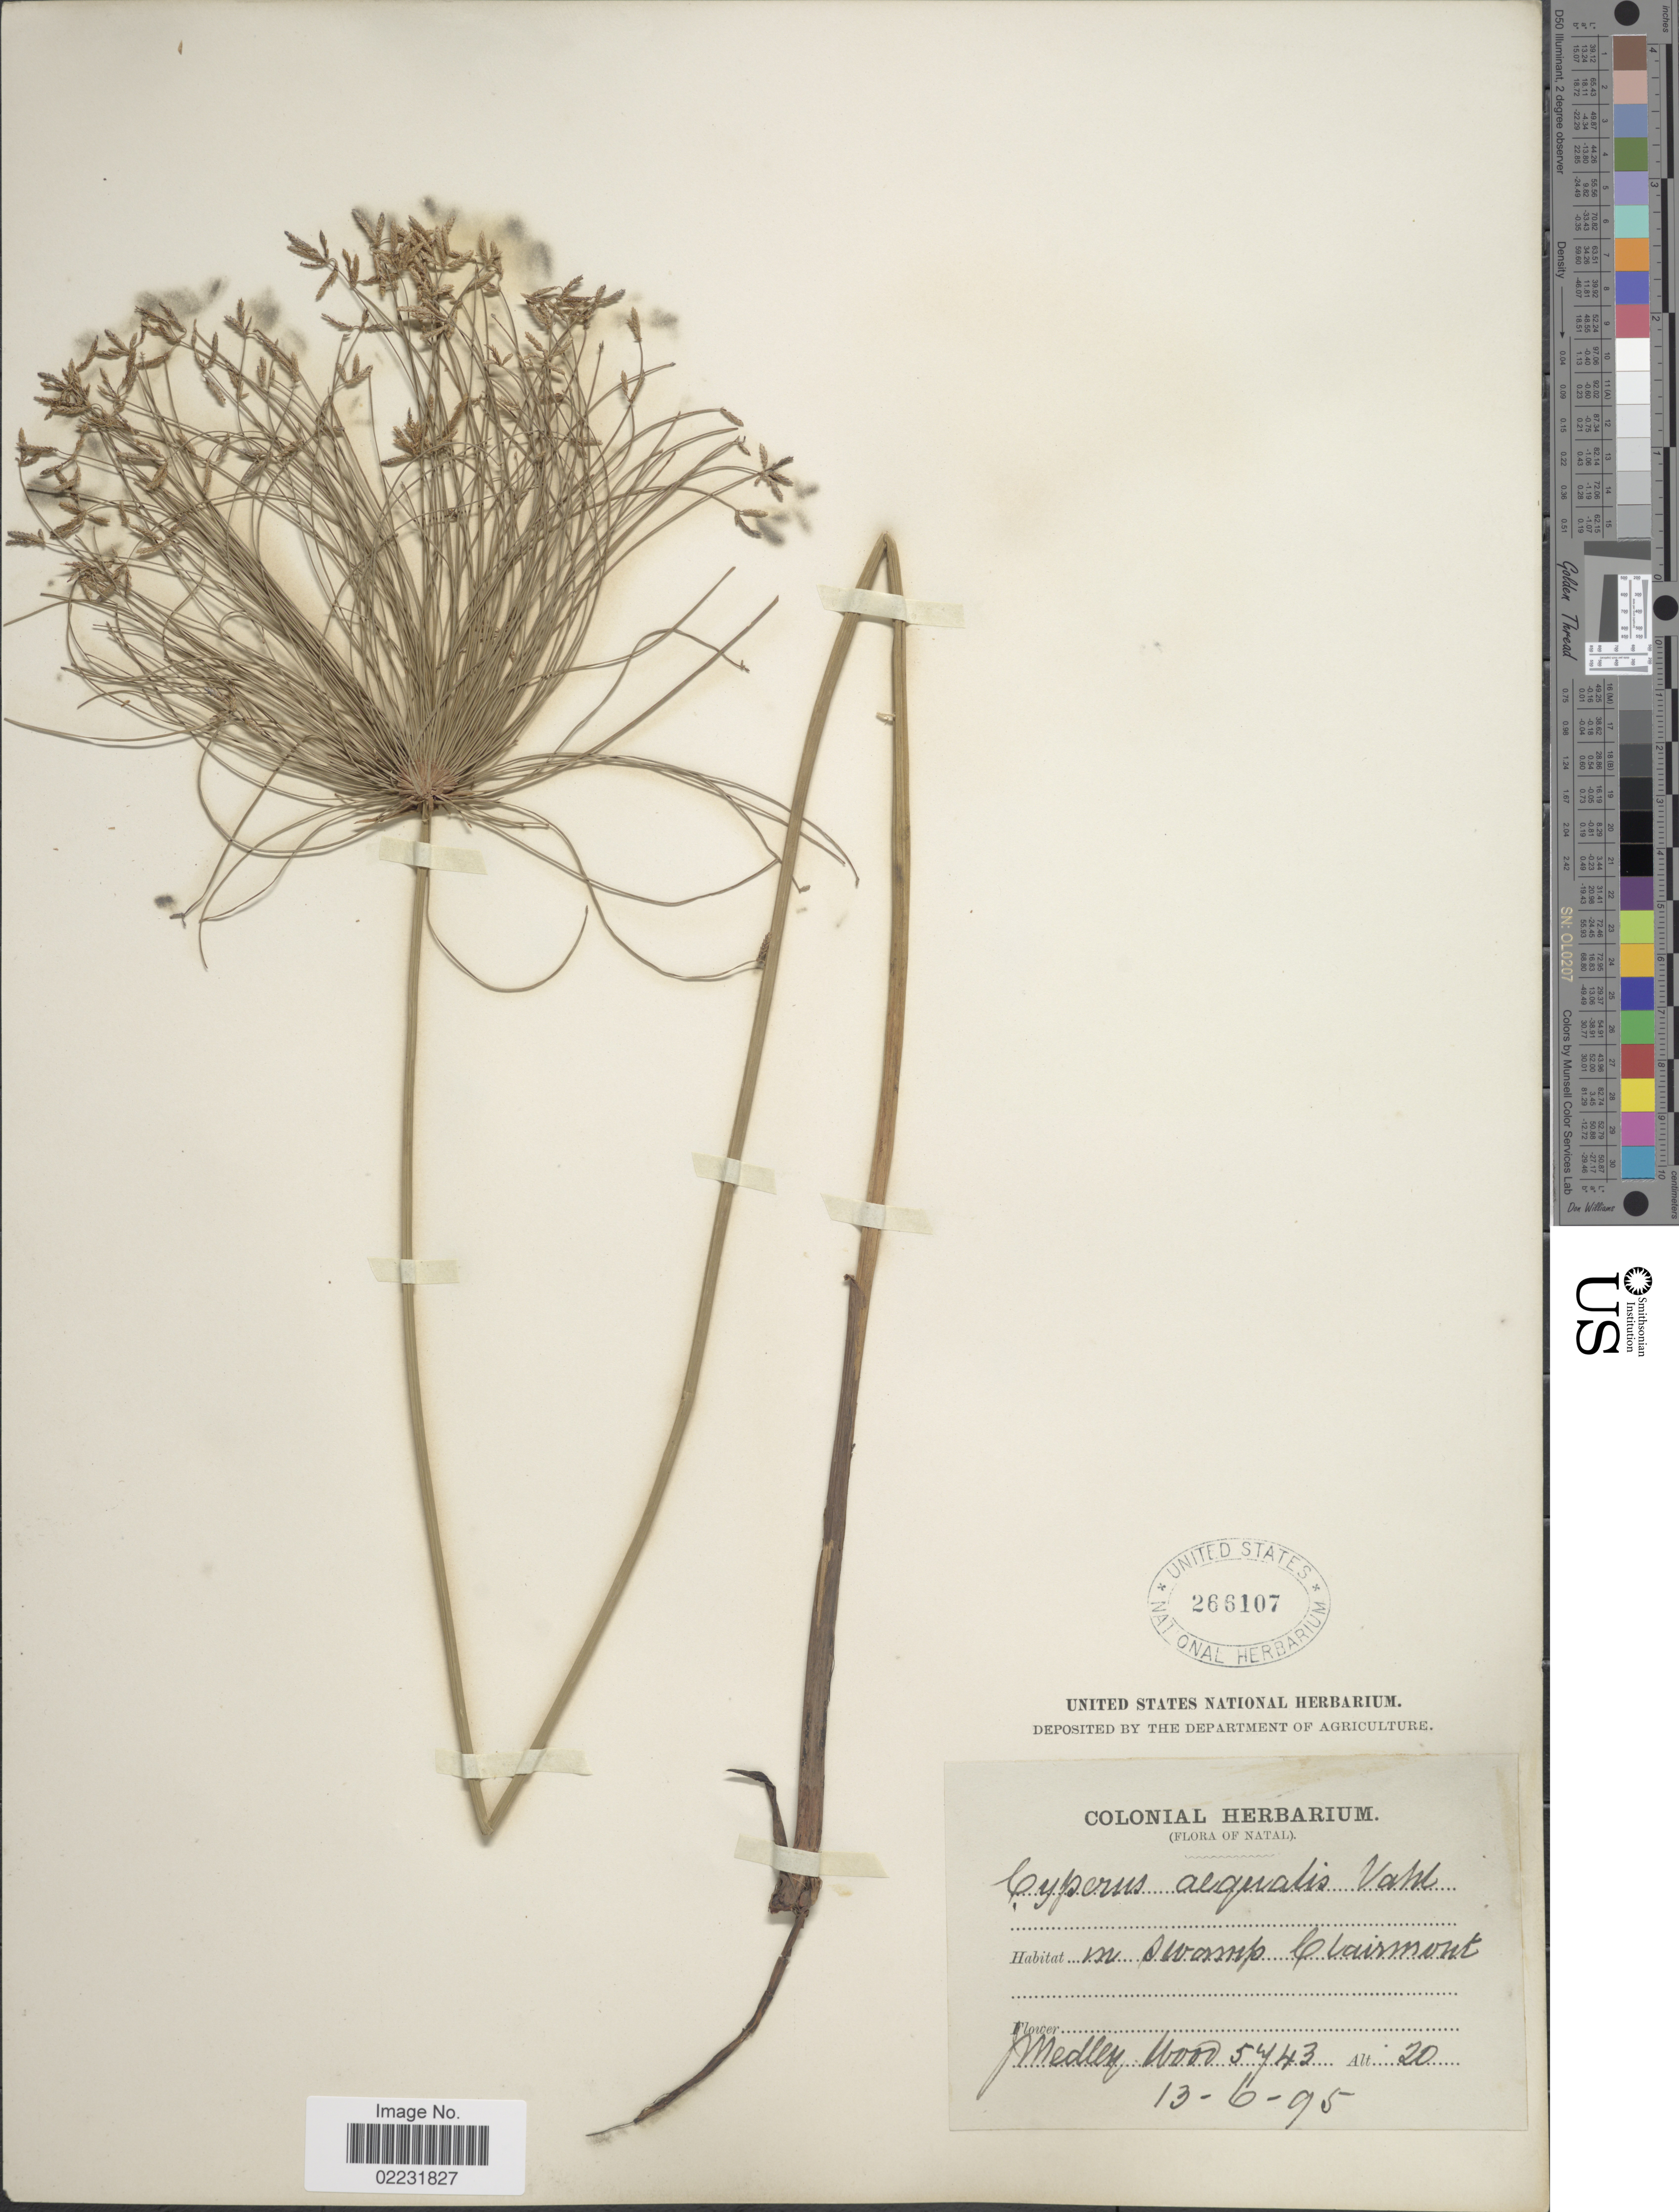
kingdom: Plantae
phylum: Tracheophyta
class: Liliopsida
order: Poales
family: Cyperaceae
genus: Cyperus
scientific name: Cyperus prolifer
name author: Lam.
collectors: J. Medley Wood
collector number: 5743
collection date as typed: Transcribed d/m/y: 13/6/95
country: South Africa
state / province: KwaZulu-Natal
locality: Natal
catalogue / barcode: US 266107